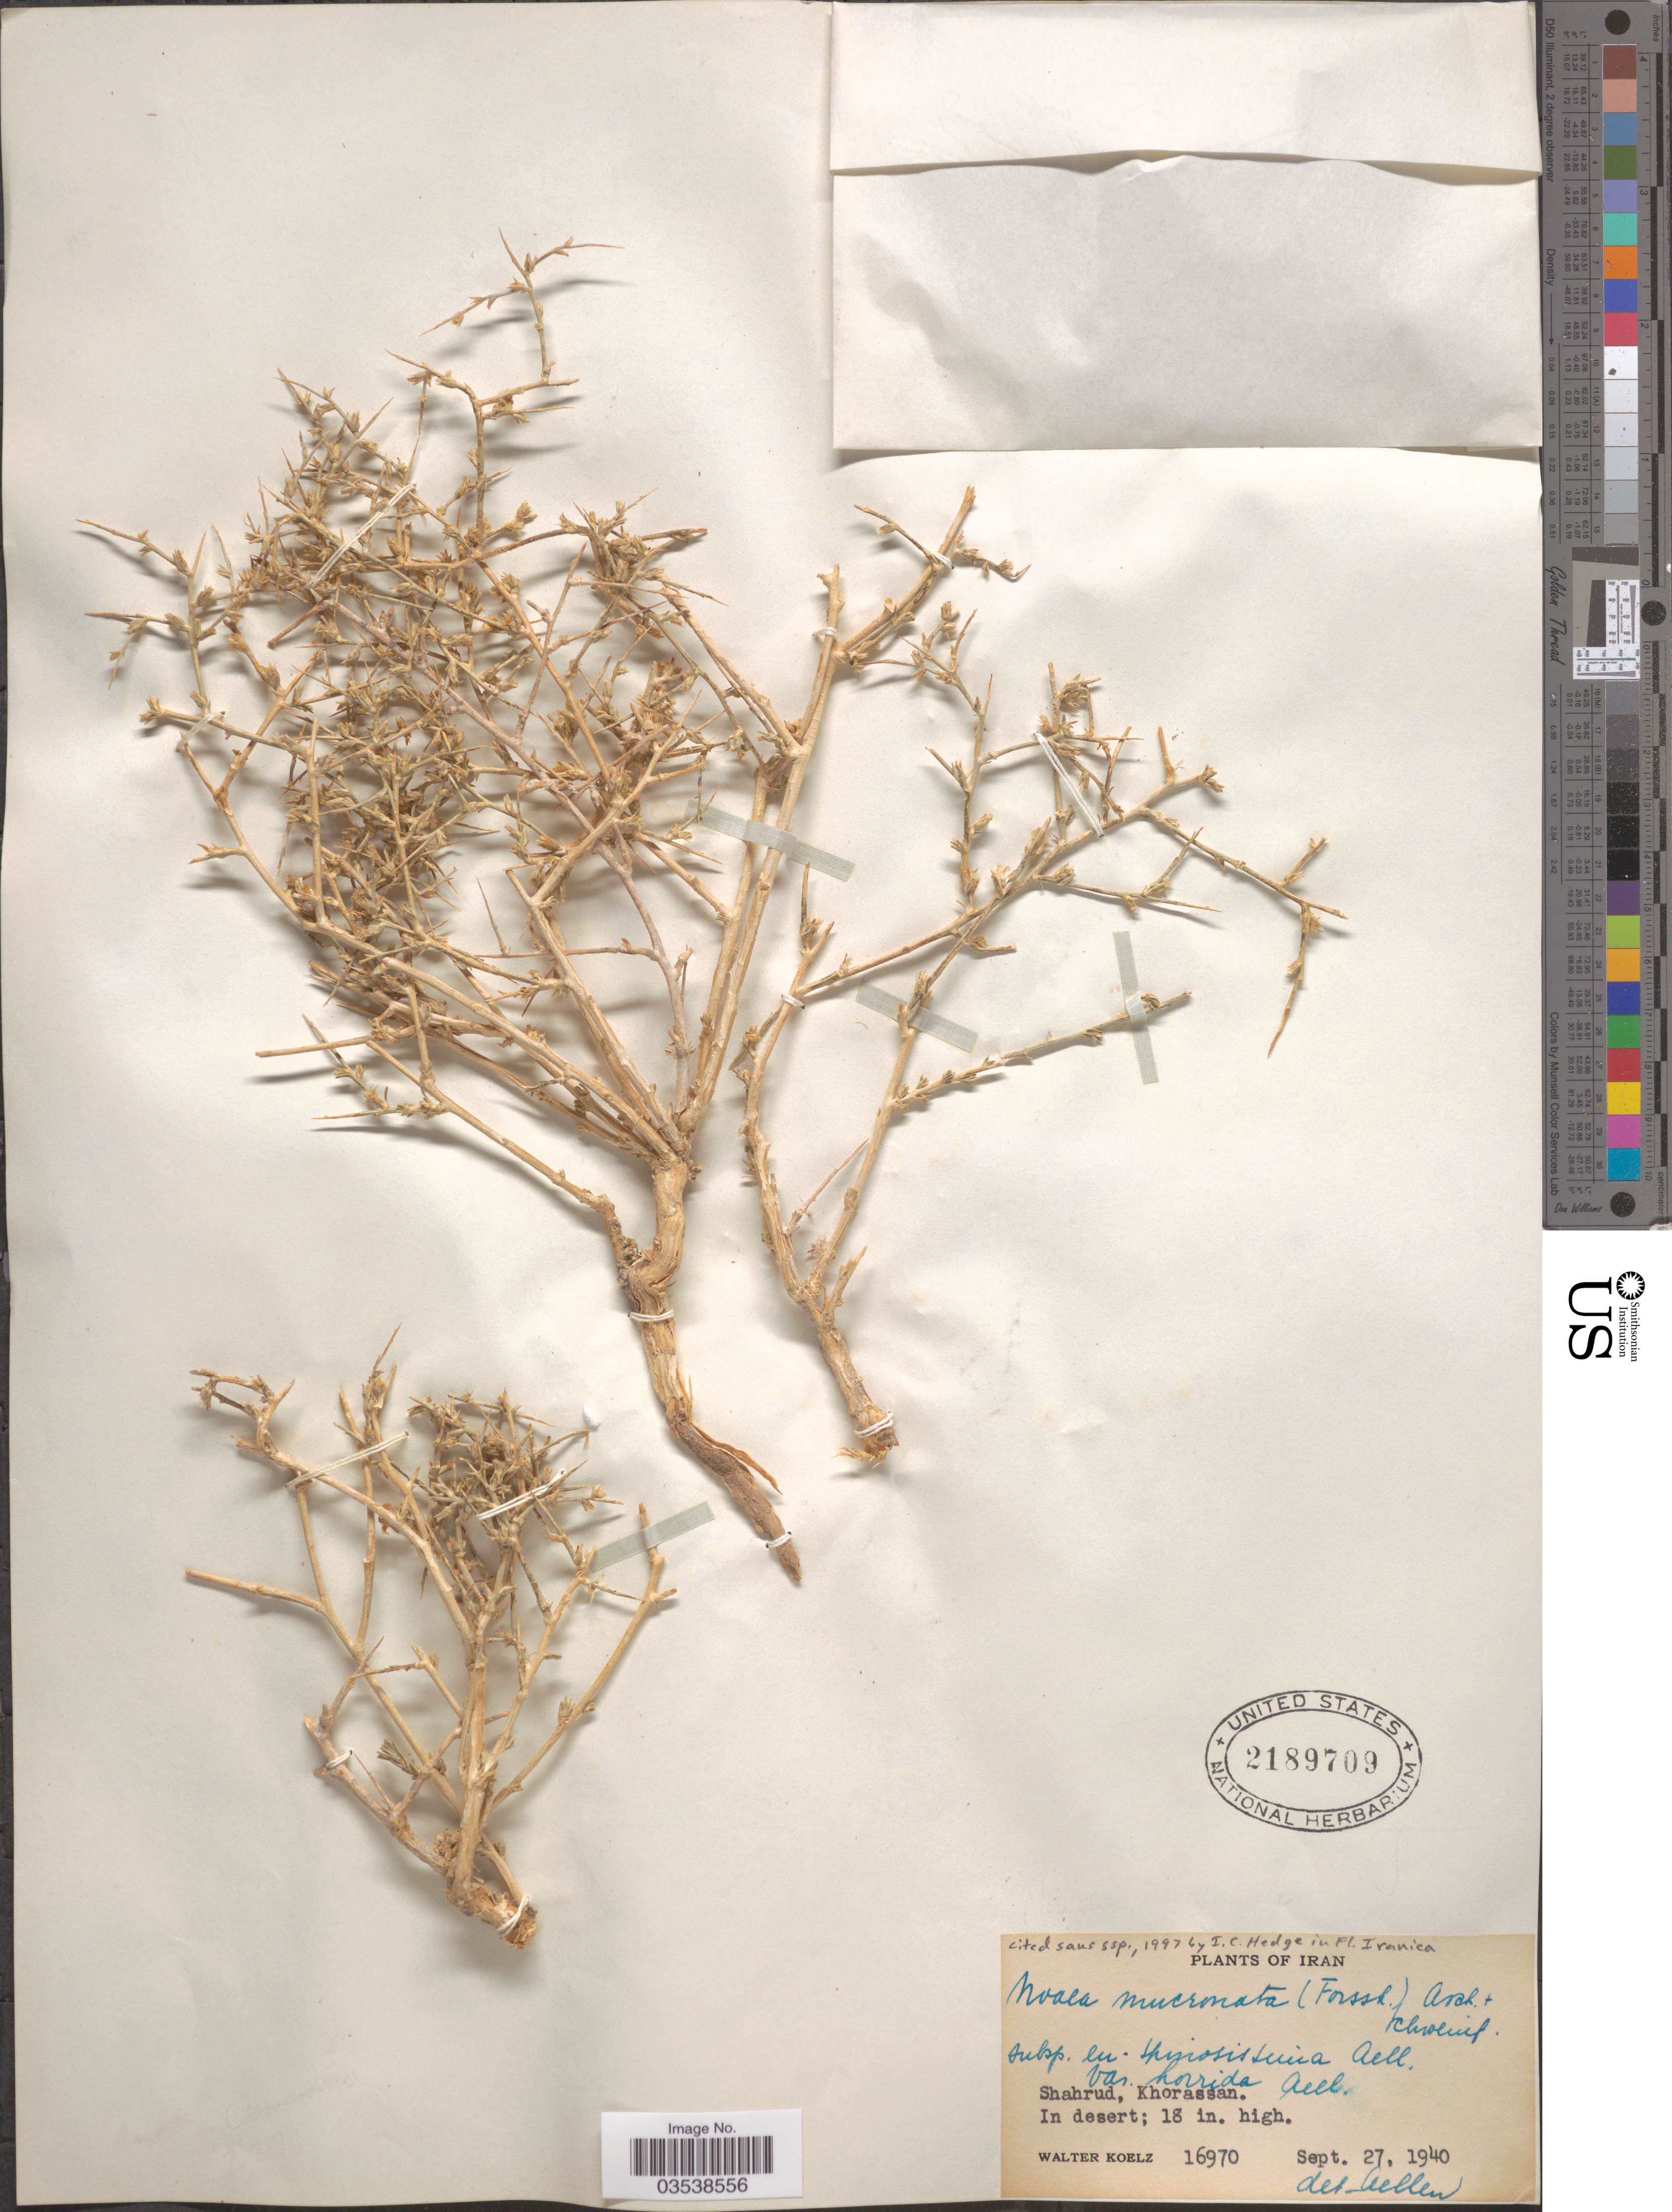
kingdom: Plantae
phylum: Tracheophyta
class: Magnoliopsida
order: Caryophyllales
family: Amaranthaceae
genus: Noaea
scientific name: Noaea mucronata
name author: Aschers. & Schweinf.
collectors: W. N. Koelz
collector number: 16970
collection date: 1940-09-27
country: Iran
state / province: Khorasan [obsolete]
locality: Shahrud, Khorassan.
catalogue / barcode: US 2189709